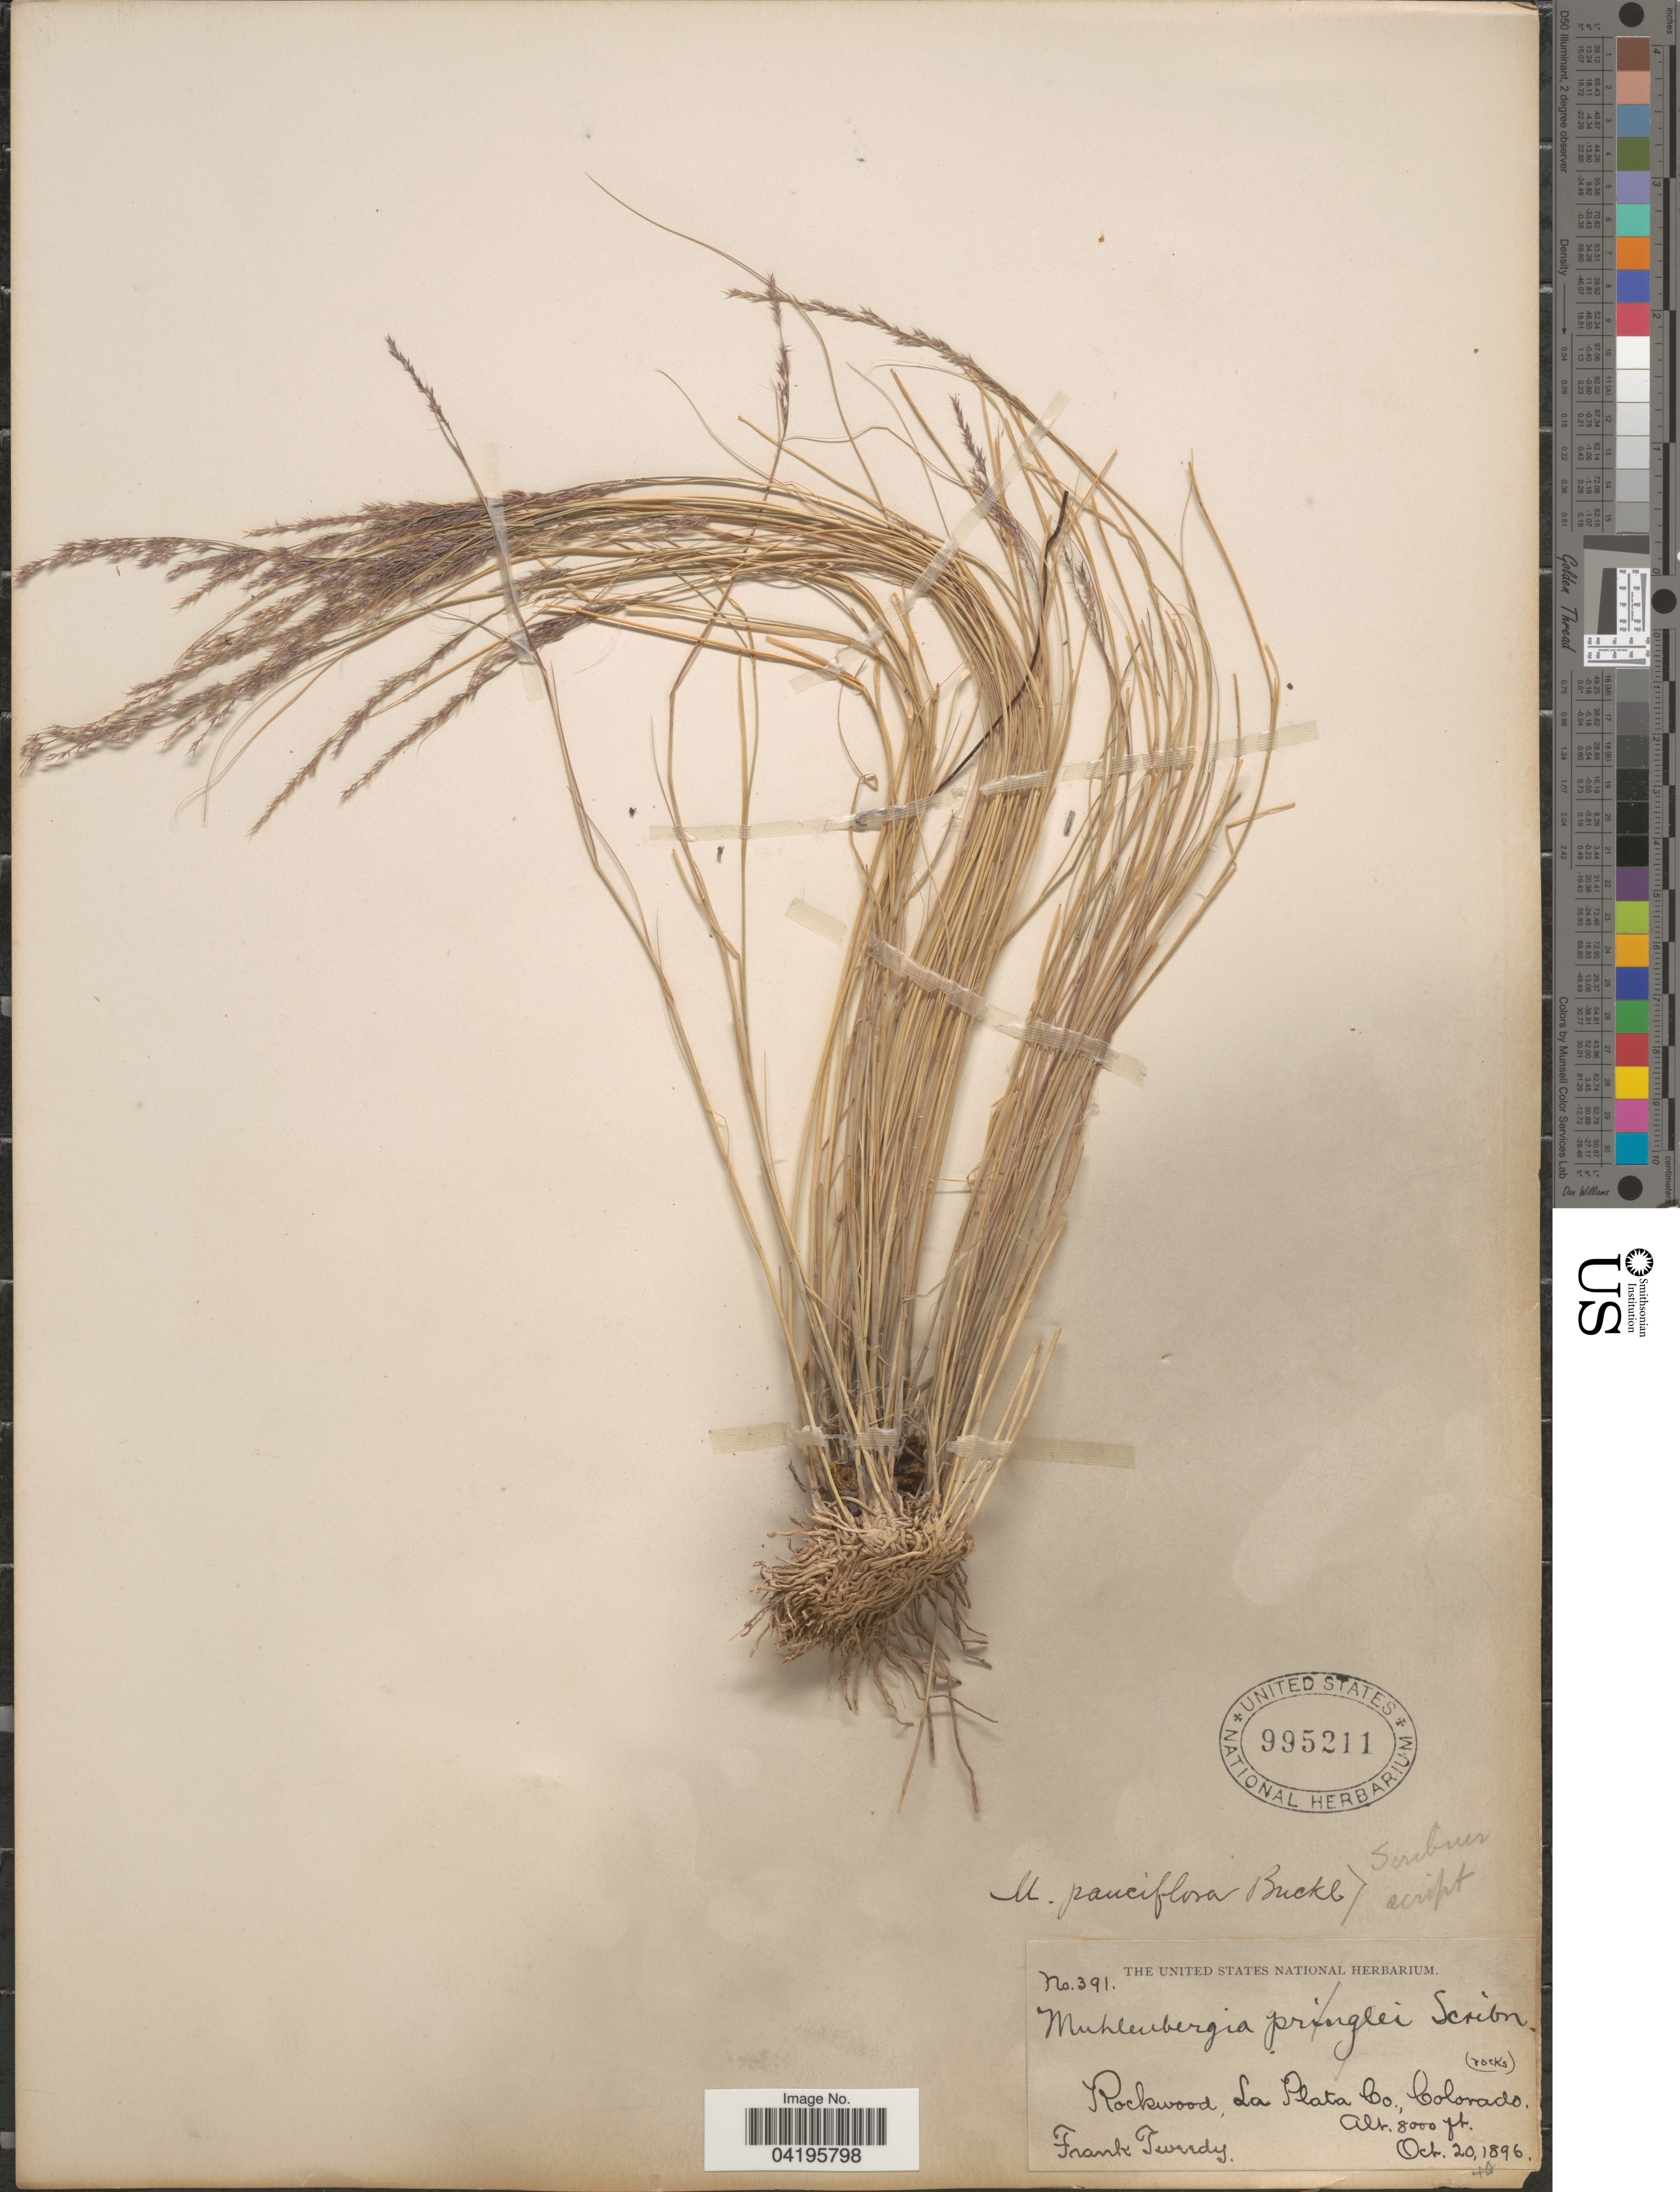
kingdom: Plantae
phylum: Tracheophyta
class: Liliopsida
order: Poales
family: Poaceae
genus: Muhlenbergia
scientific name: Muhlenbergia pauciflora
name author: Buckley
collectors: F. Tweedy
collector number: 391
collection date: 1896-10-20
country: United States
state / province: Colorado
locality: Rockwood, La Plata Co.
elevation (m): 2438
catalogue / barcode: US 995211